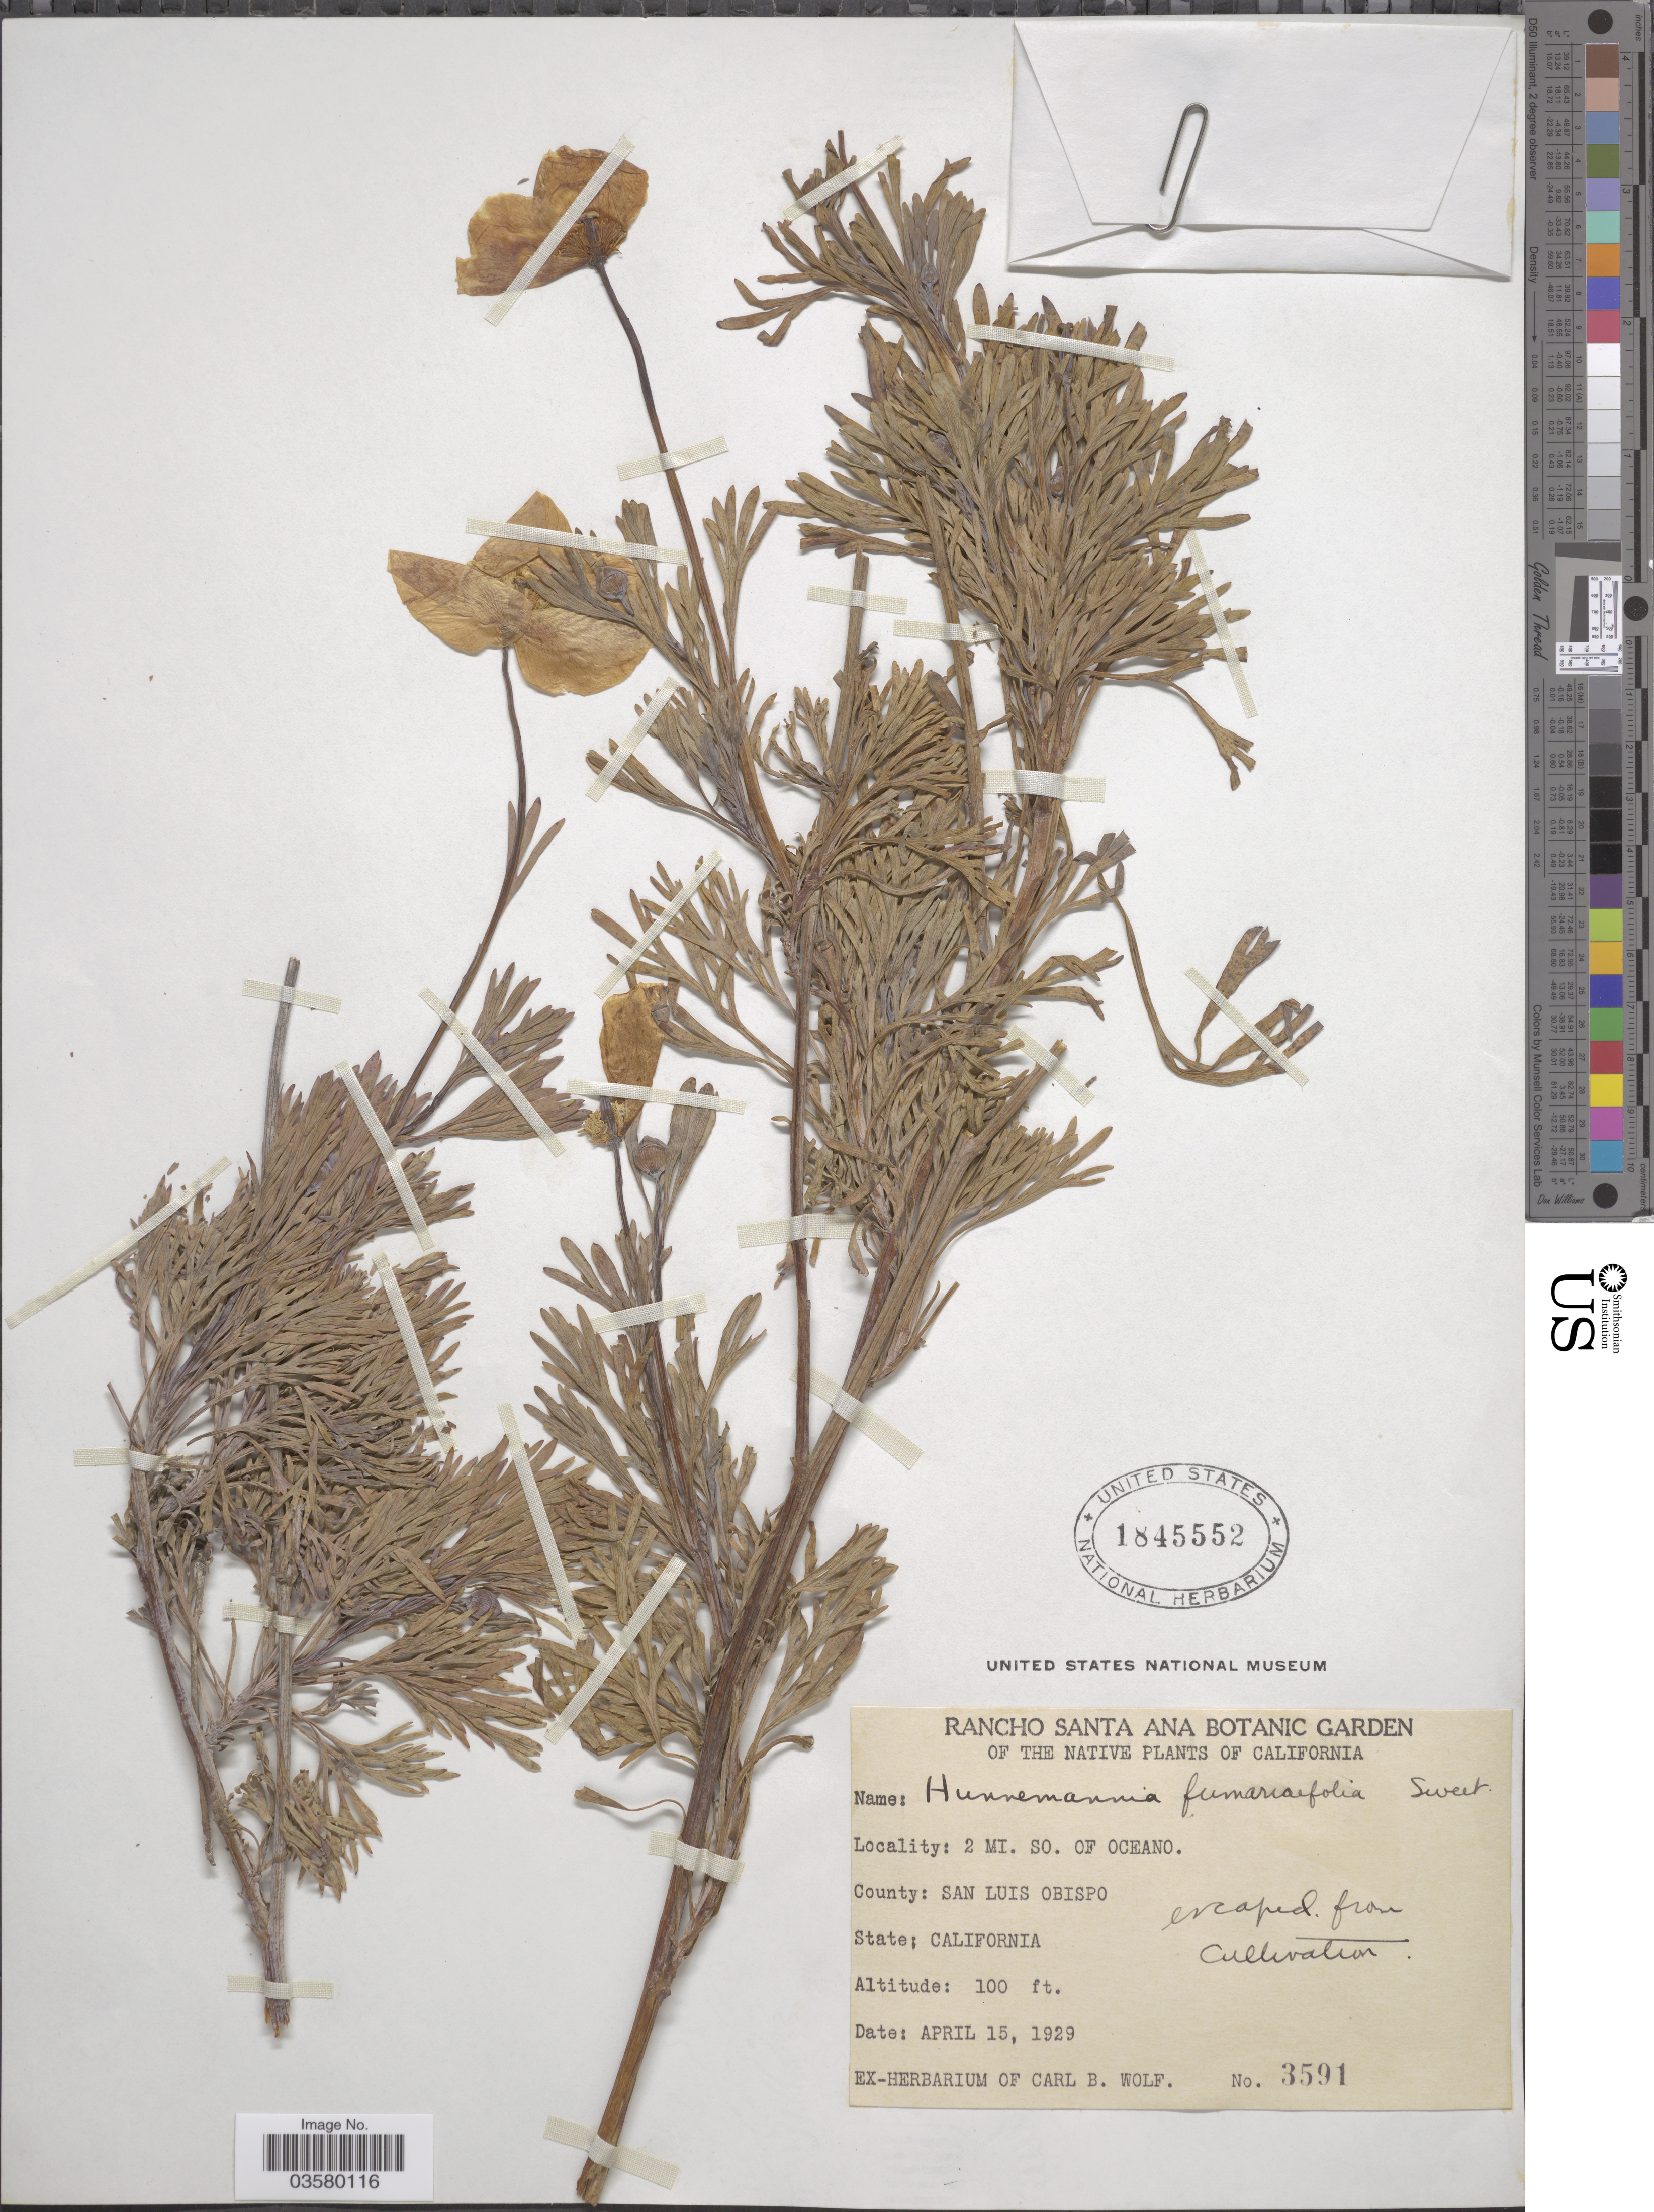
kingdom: Plantae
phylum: Tracheophyta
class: Magnoliopsida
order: Ranunculales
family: Papaveraceae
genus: Hunnemannia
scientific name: Hunnemannia fumariifolia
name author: Sweet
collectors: ex herb. Carl B. Wolf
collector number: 3591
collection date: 1929-04-15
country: United States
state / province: California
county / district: San Luis Obispo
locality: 2 mi. SO. of Oceano. County: San Luis Obispo.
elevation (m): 30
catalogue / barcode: US 1845552